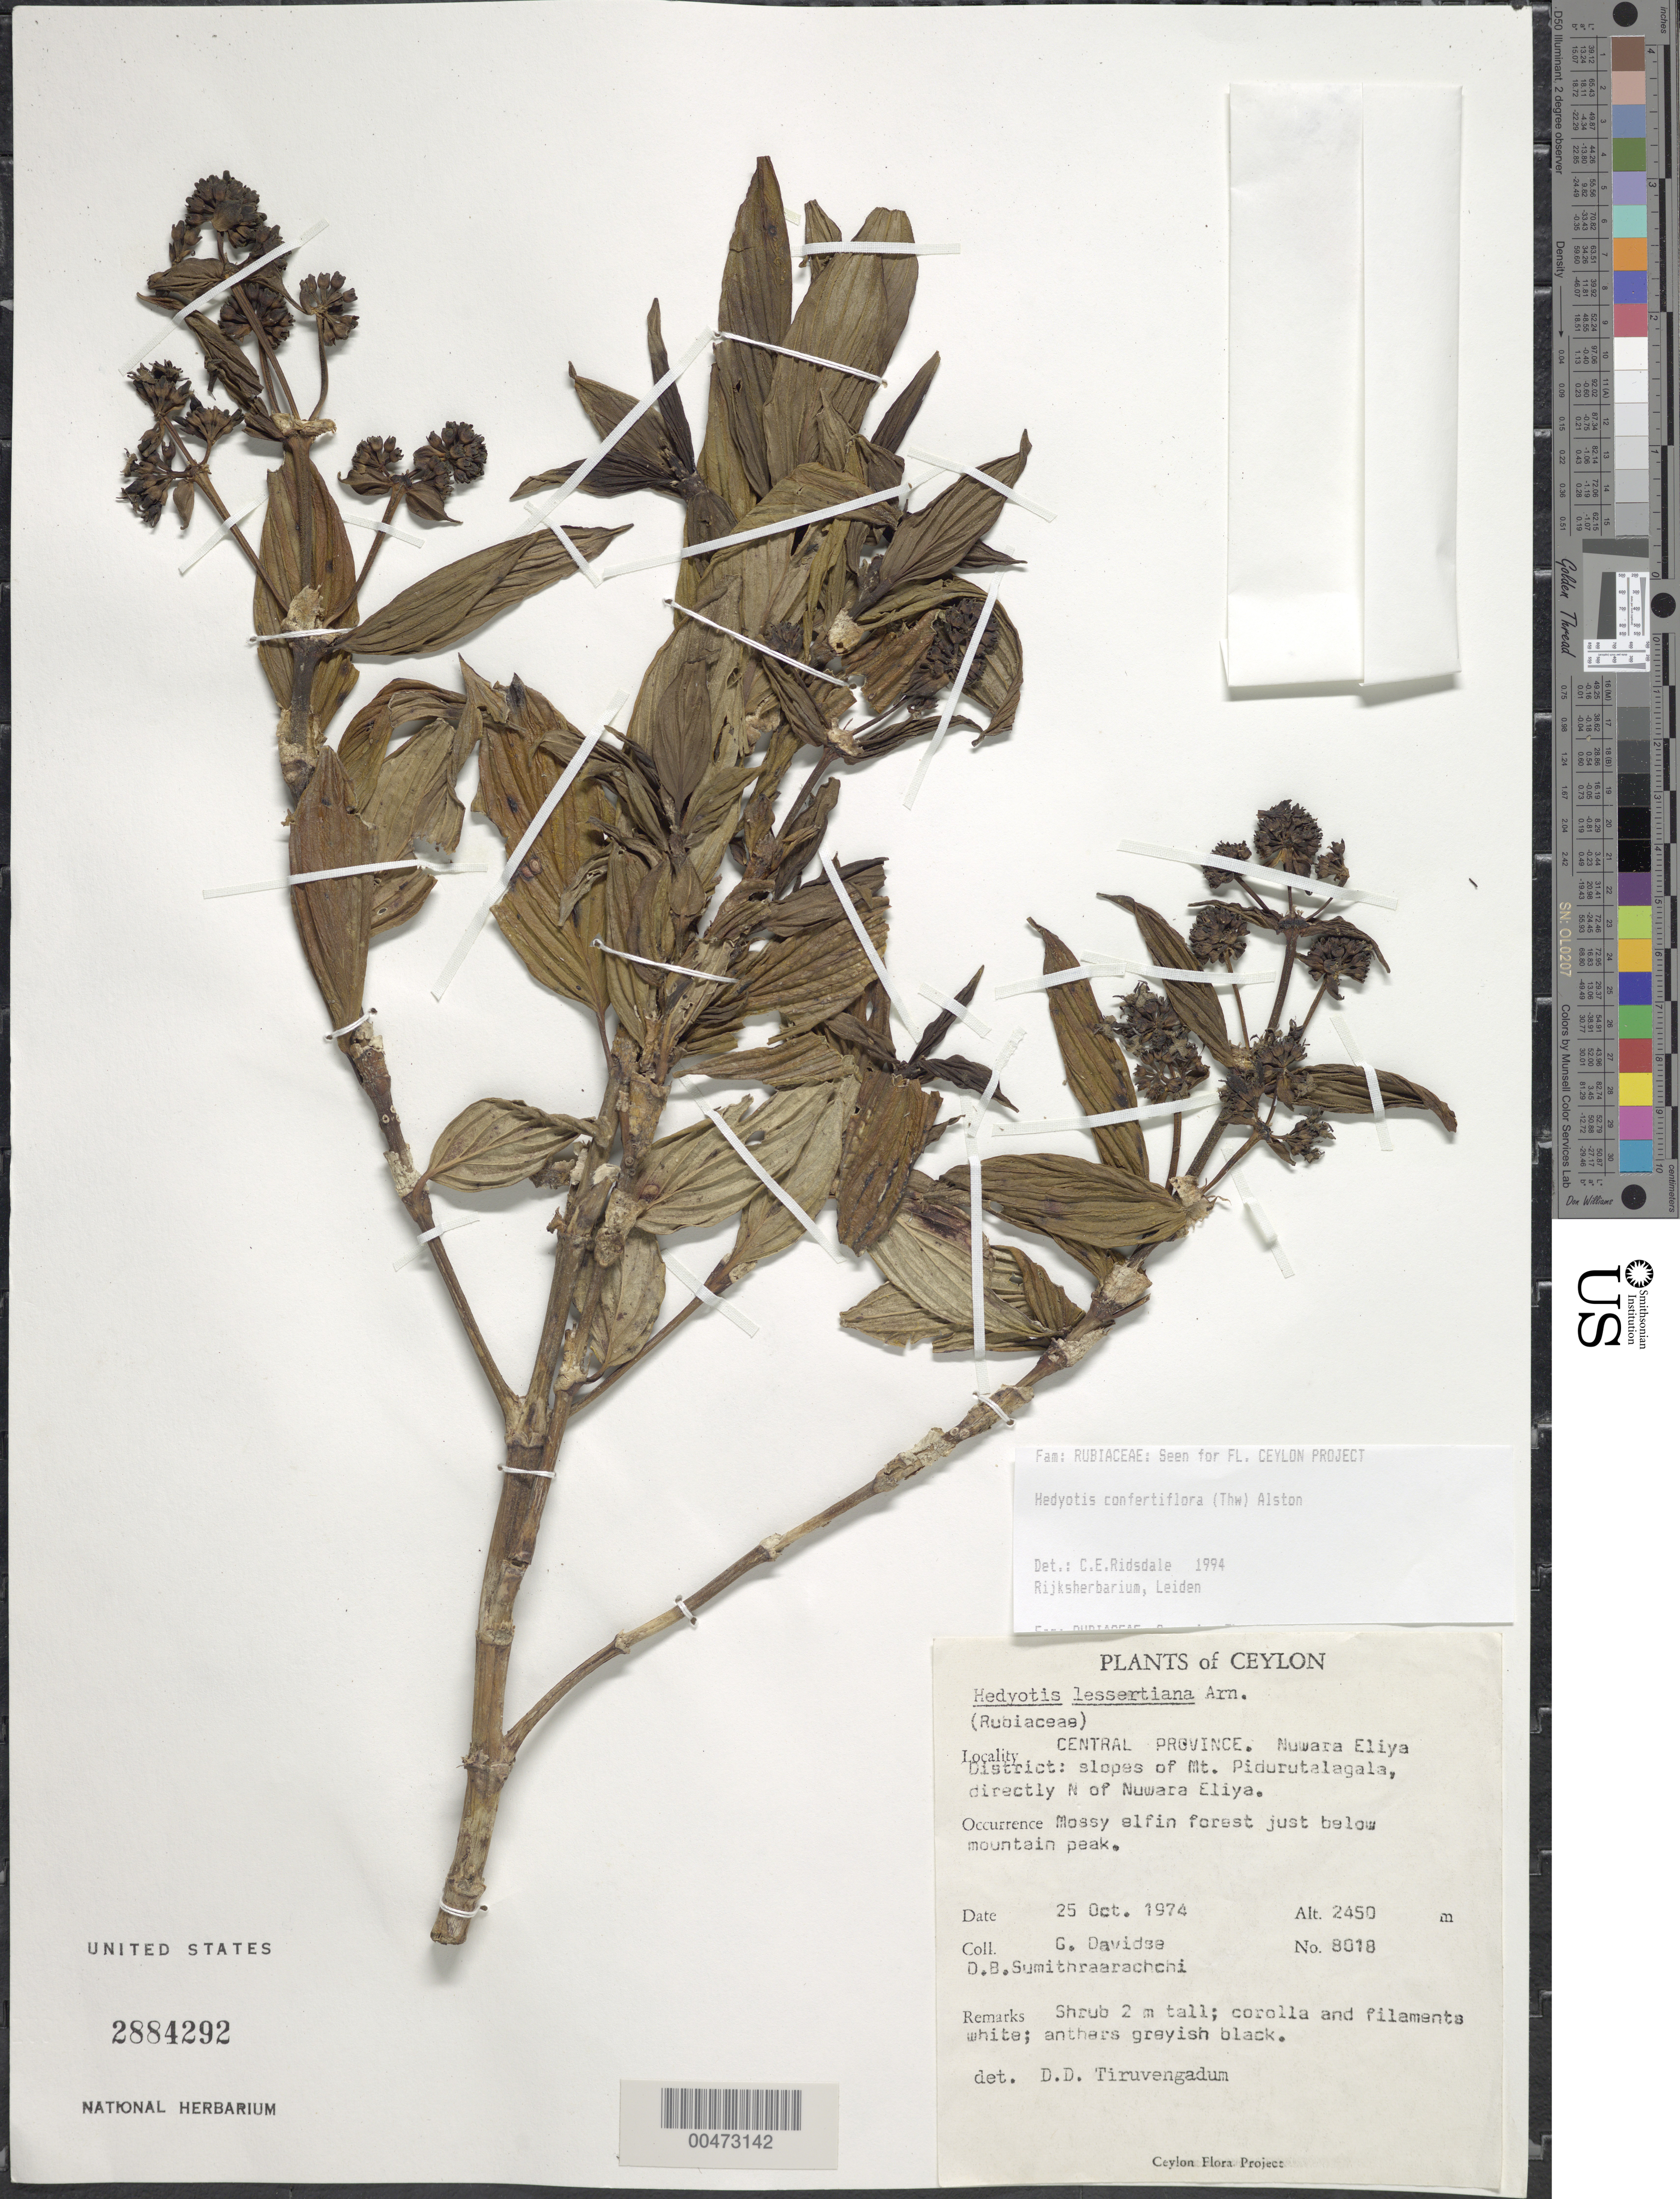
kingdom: Plantae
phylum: Tracheophyta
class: Magnoliopsida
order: Gentianales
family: Rubiaceae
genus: Hedyotis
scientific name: Hedyotis confertiflora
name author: (Thwaites) Alston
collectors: G. Davidse & D. B. Sumithraarachchi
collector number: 8018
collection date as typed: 25 Oct 1974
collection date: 1974-10-25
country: Sri Lanka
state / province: Central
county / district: Nuwara Eliya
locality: slopes orf Mt Piduratalagala, directly N of Nuwara Eliya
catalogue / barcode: US 2884292